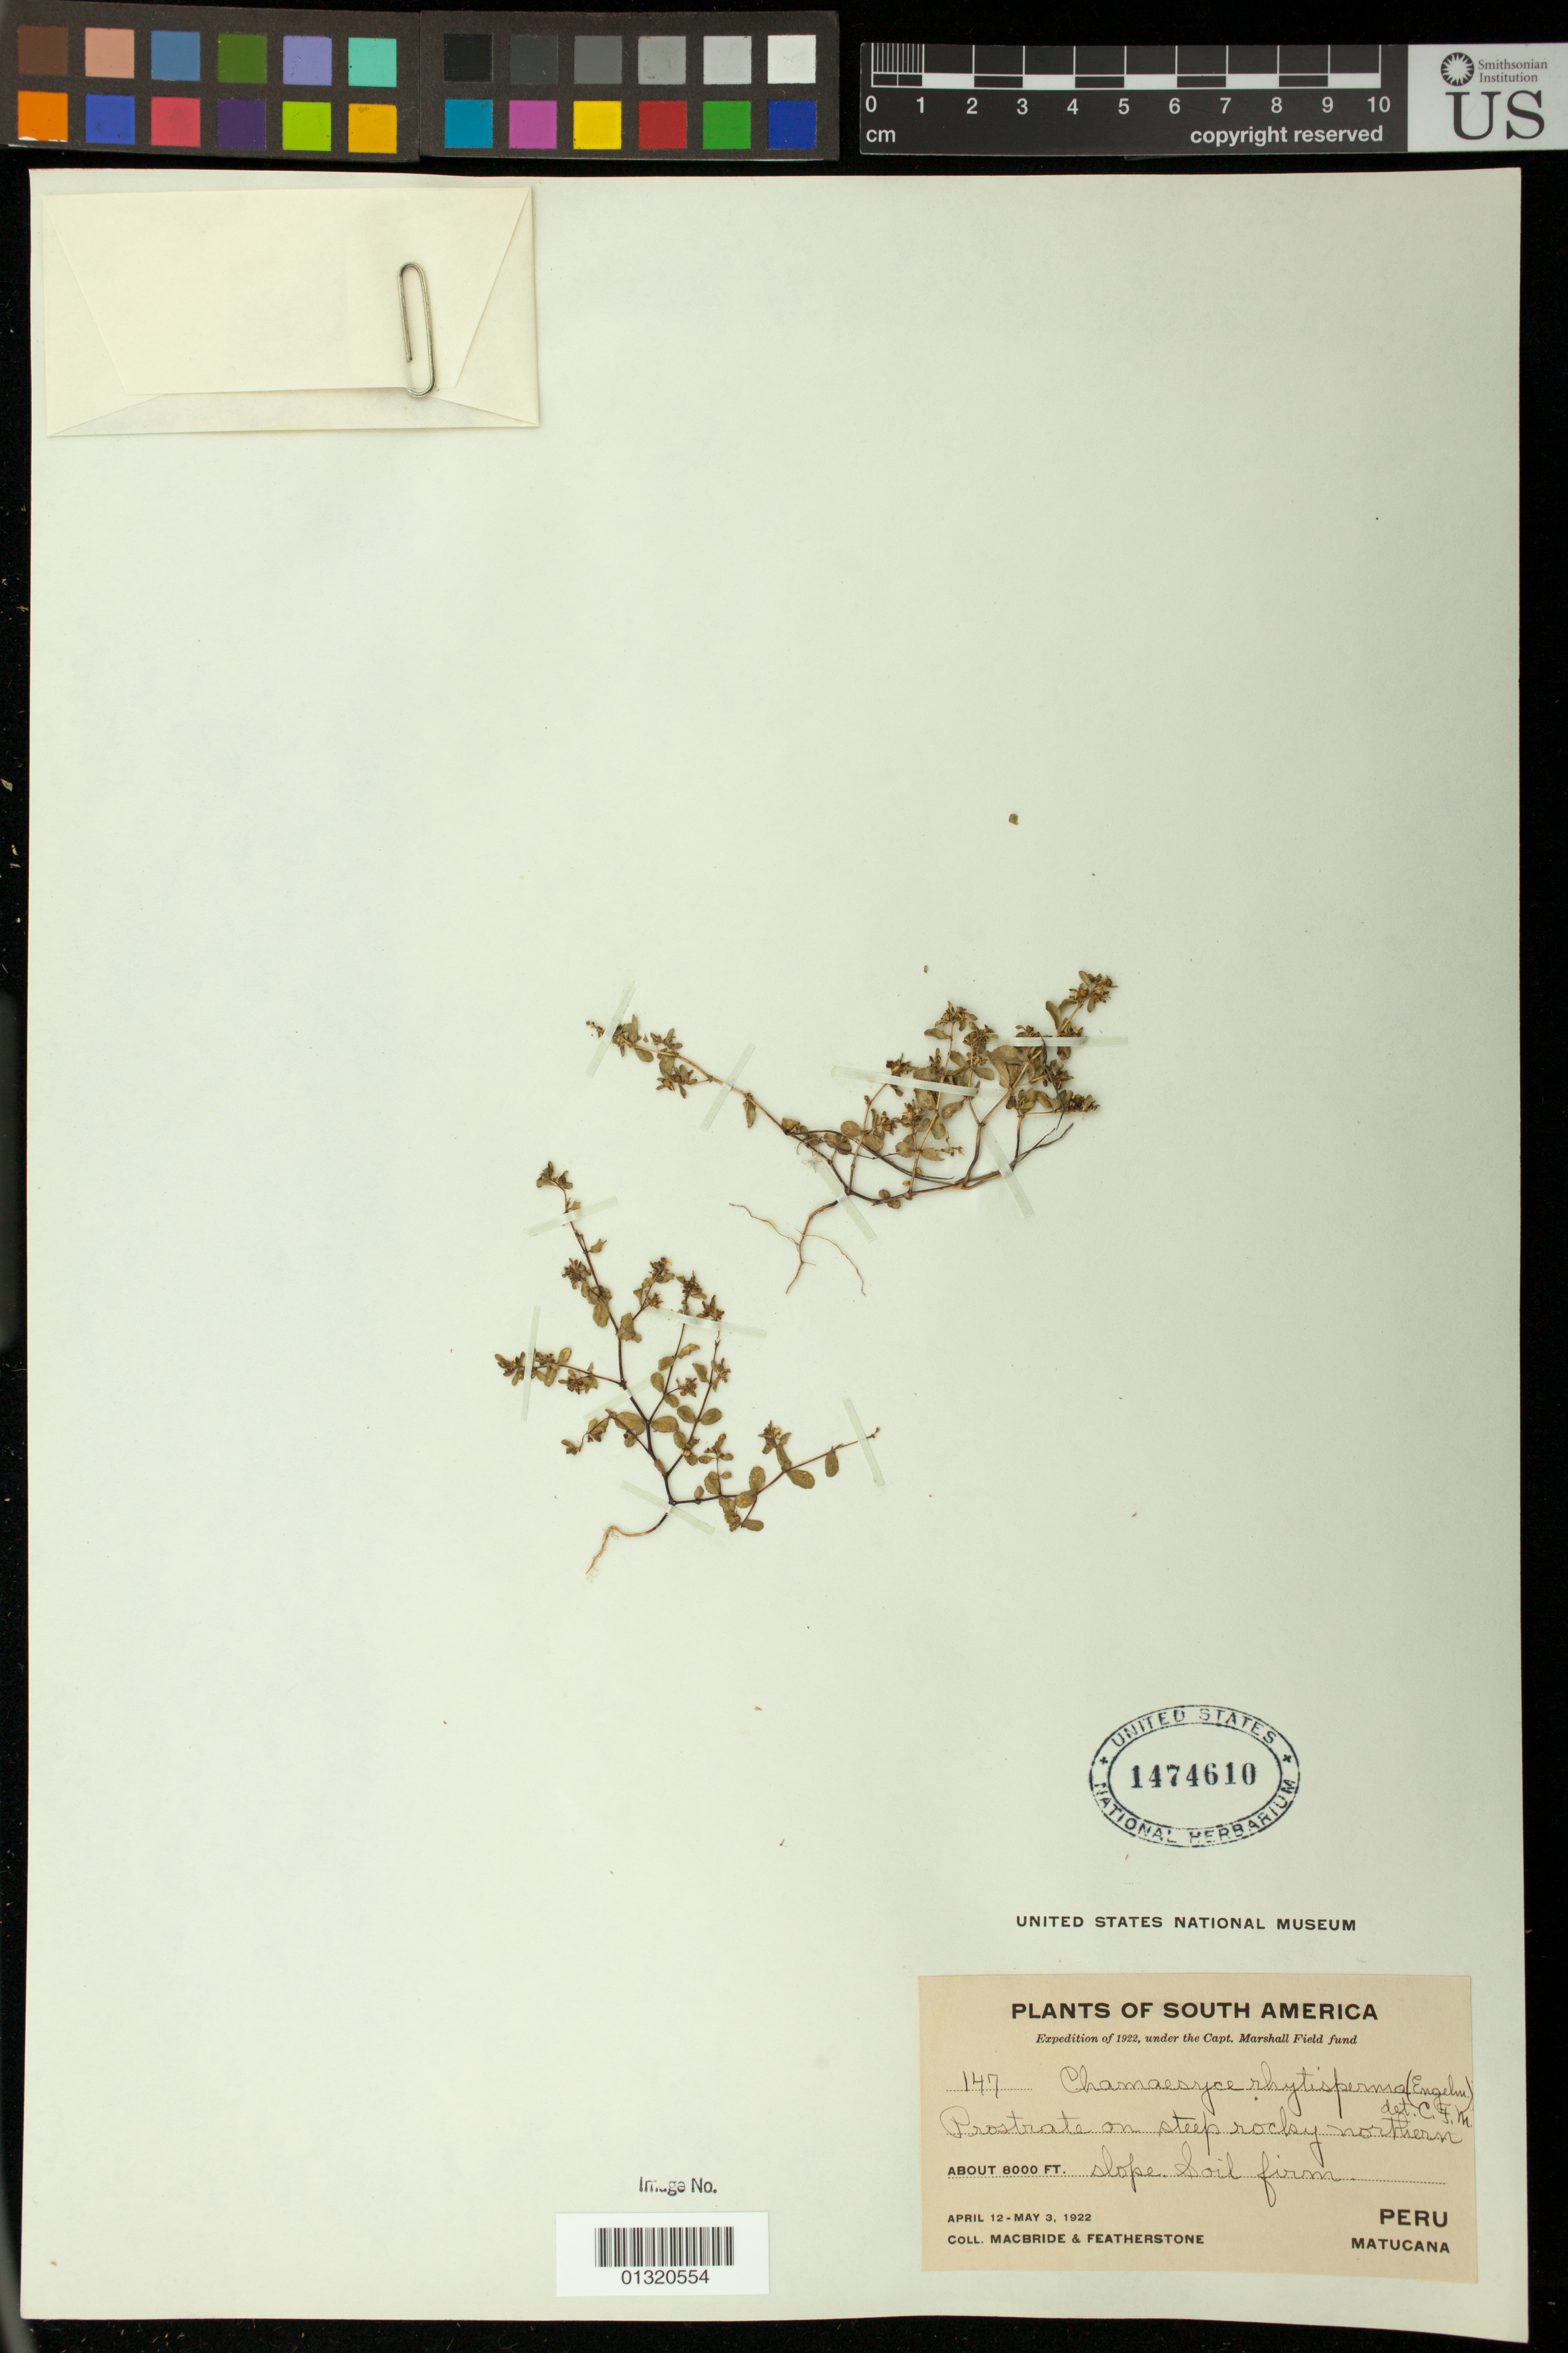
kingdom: Plantae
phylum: Tracheophyta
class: Magnoliopsida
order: Malpighiales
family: Euphorbiaceae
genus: Euphorbia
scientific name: Euphorbia rhytisperma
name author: (Klotzsch & Garcke) Boiss.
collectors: Macbride, -- & -. Featherstone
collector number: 147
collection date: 1922-04-12/1922-05-03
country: Peru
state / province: Lima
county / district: Huarochirí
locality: Matucana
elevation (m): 2438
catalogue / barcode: US 1474610